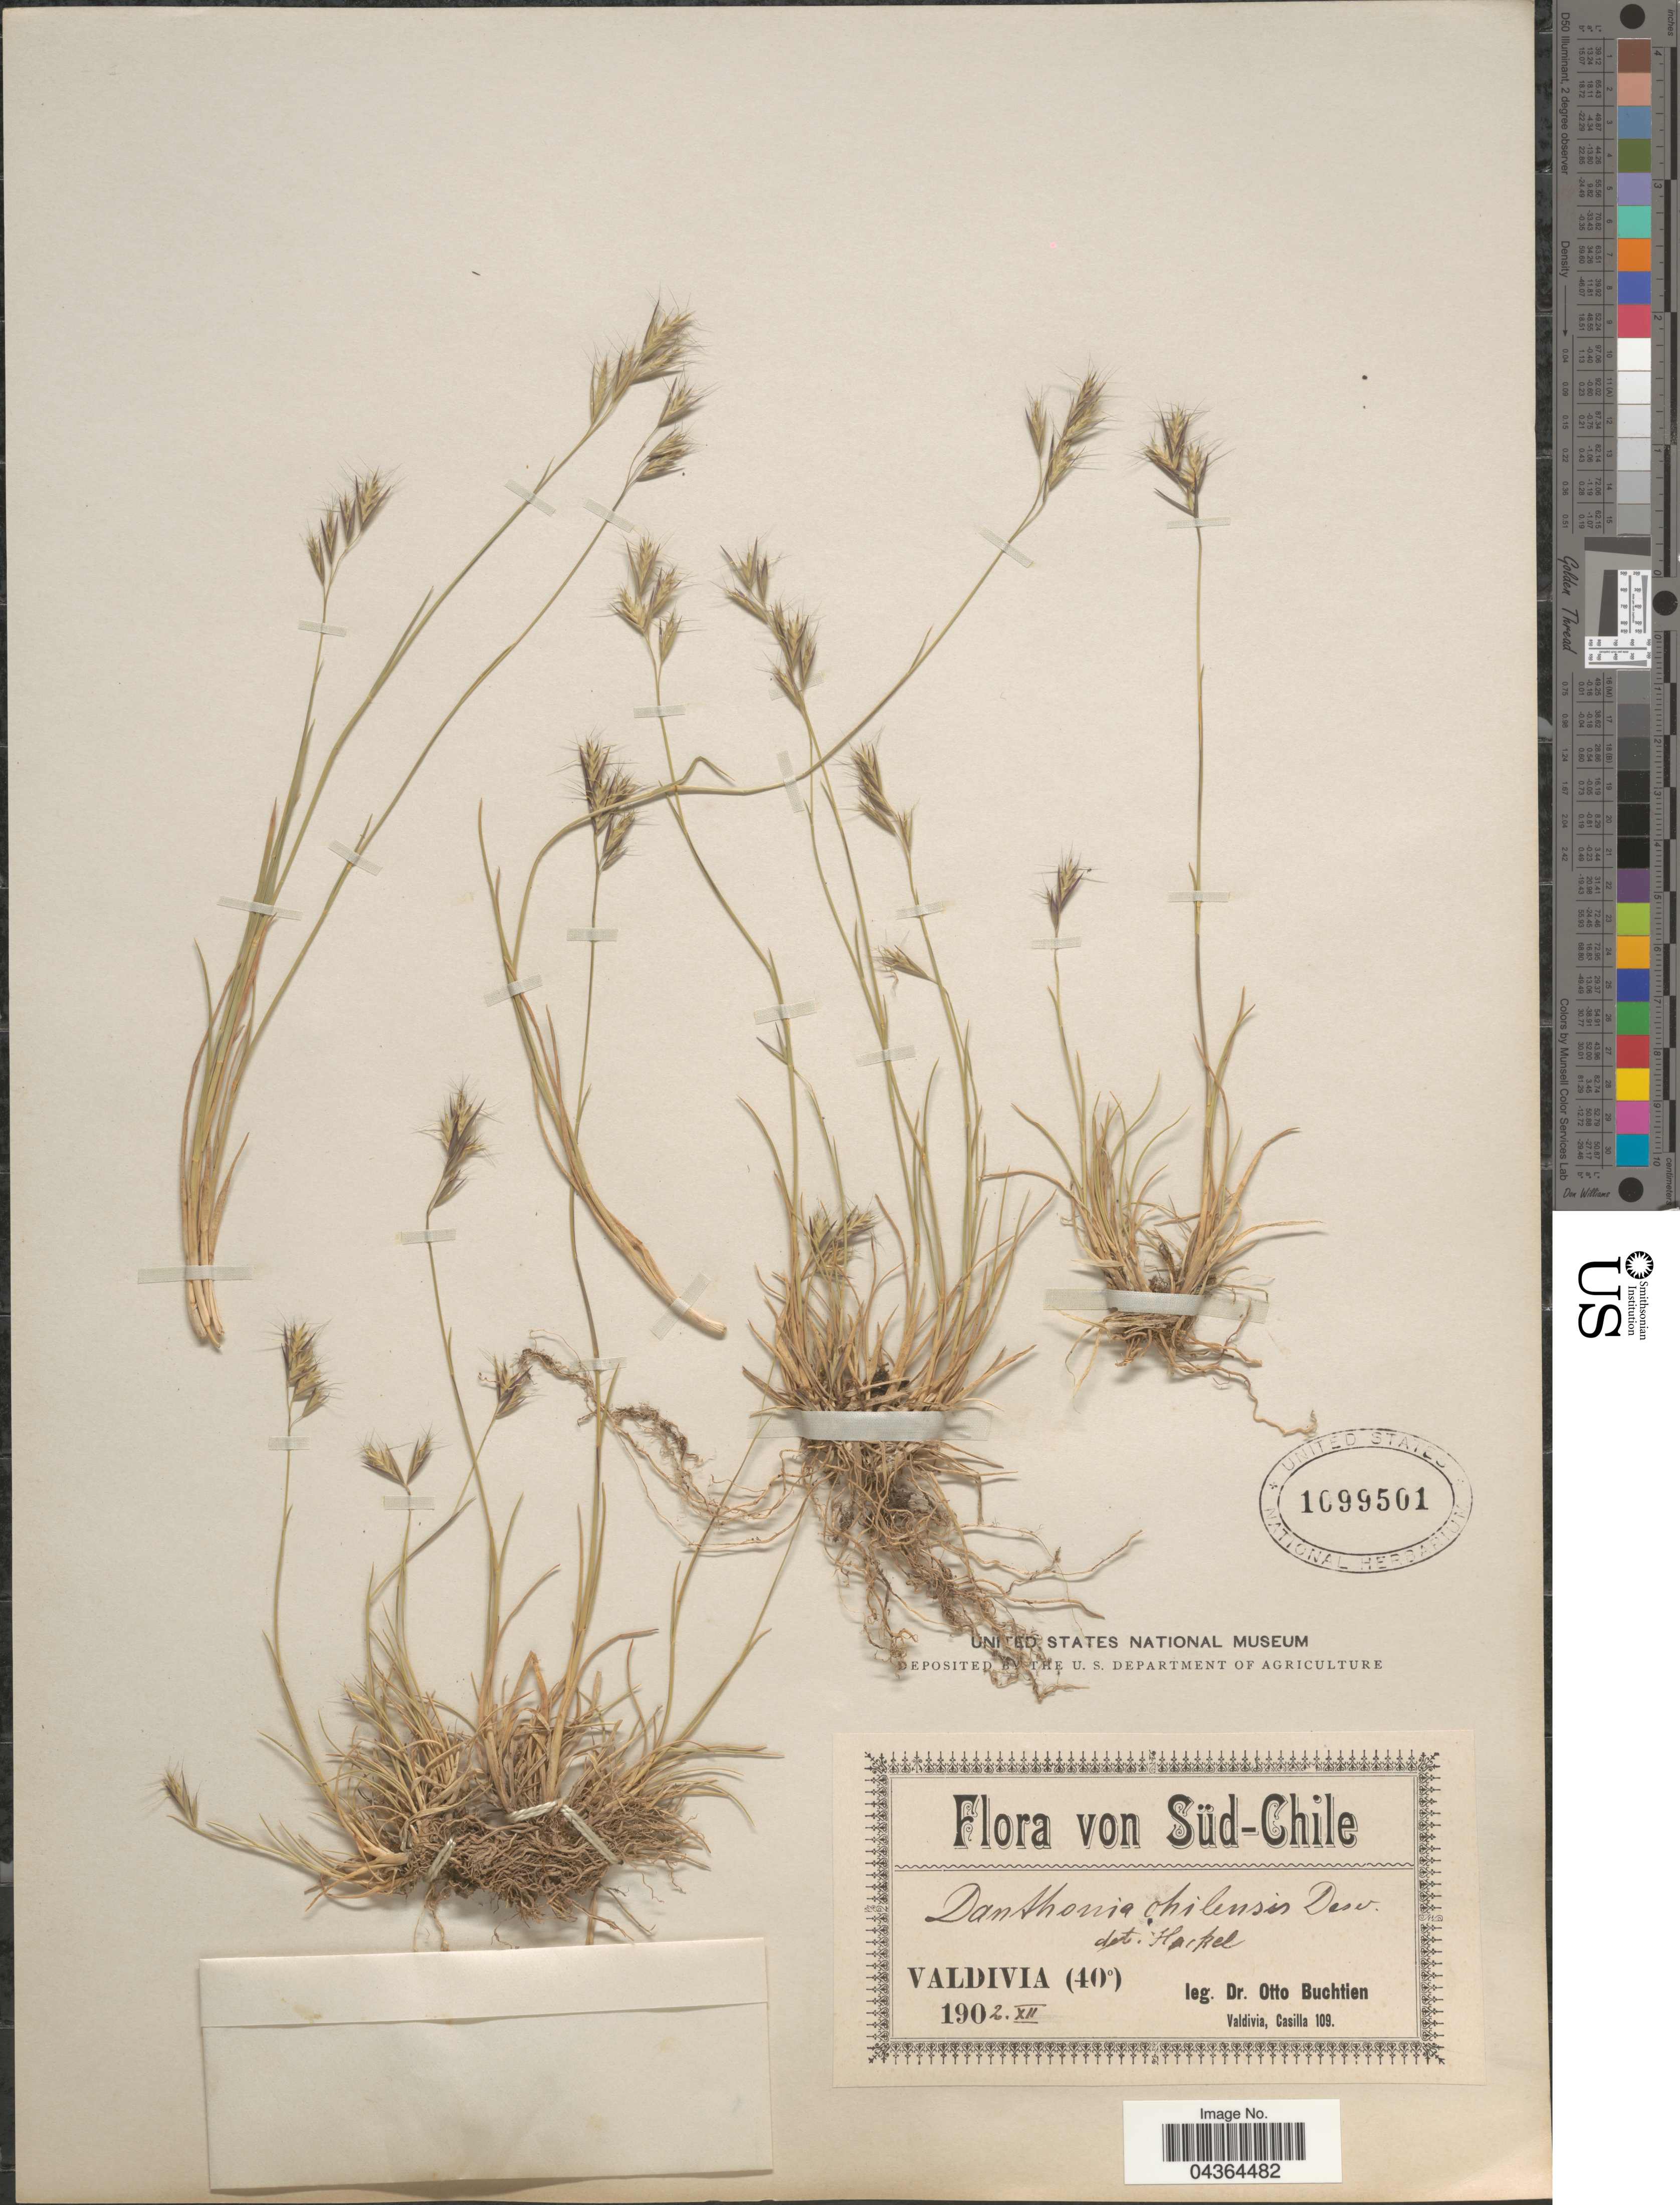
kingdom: Plantae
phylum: Tracheophyta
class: Liliopsida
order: Poales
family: Poaceae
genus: Danthonia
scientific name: Danthonia chilensis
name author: É. Desv.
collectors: O. Buchtien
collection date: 1902-12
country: Chile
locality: Süd-Chile. Valdivia (40°).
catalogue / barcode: US 1099501